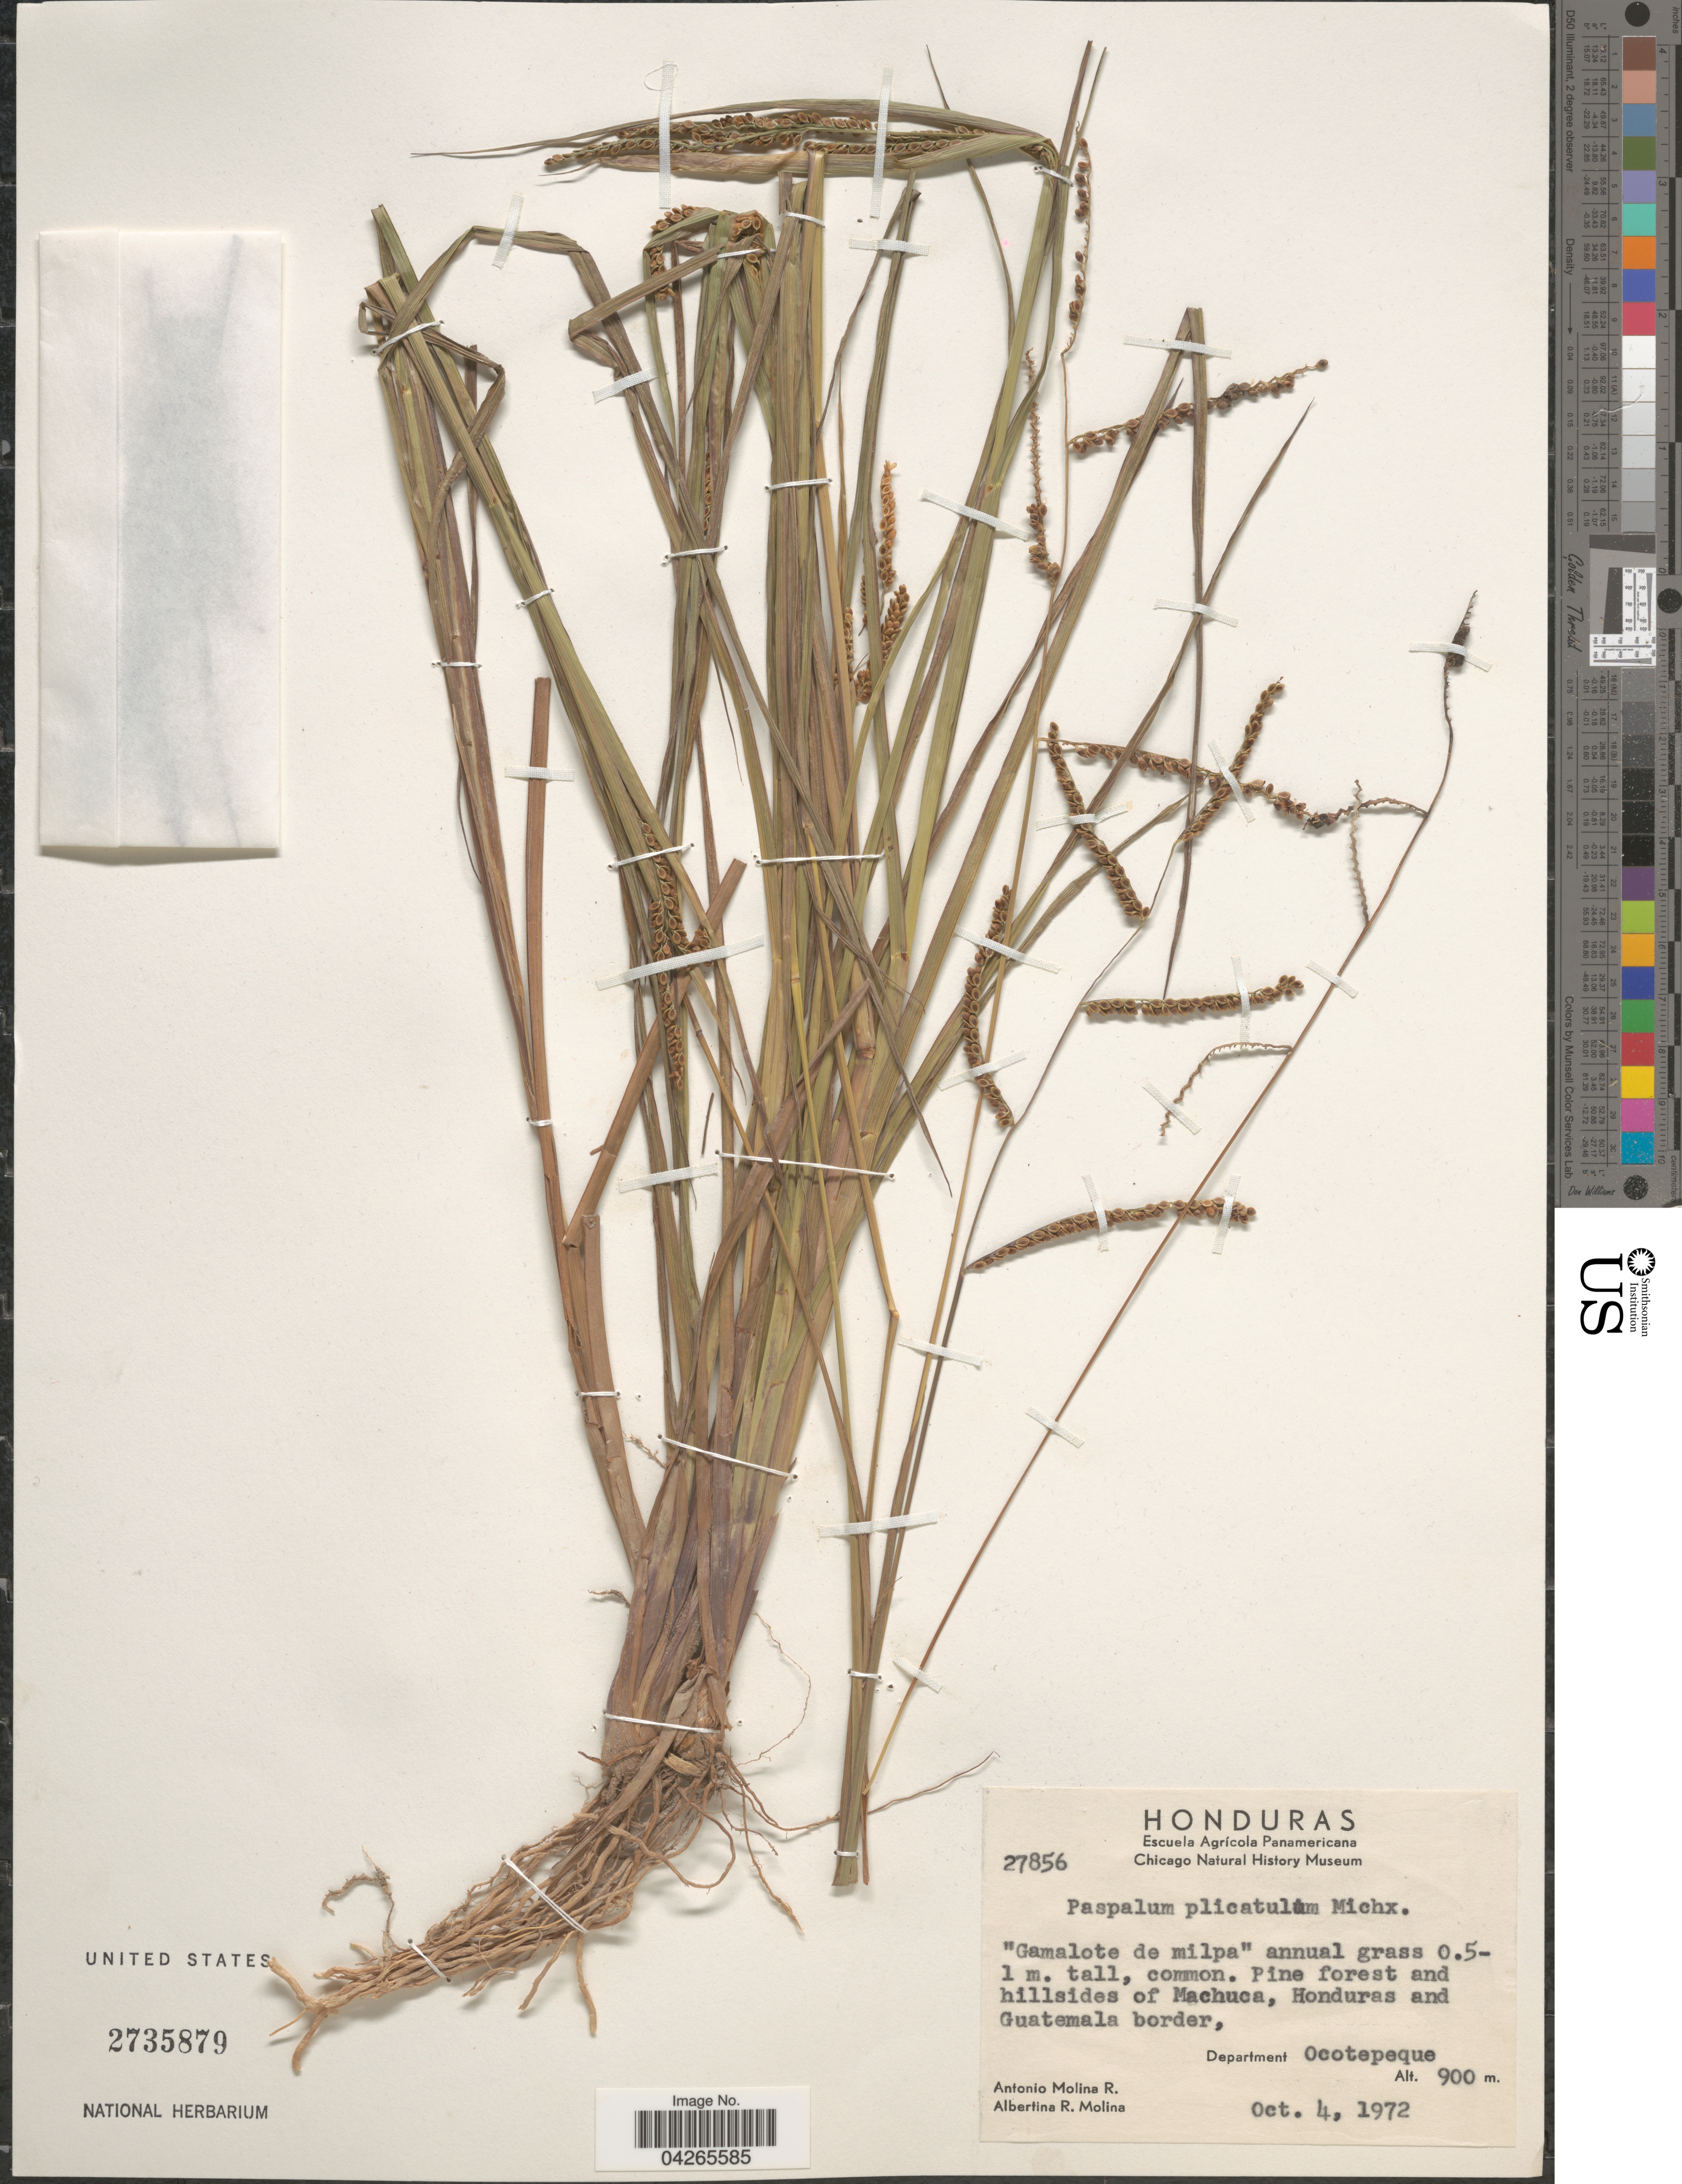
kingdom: Plantae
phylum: Tracheophyta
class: Liliopsida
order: Poales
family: Poaceae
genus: Paspalum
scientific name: Paspalum plicatulum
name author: Michx.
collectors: A. Molina R. & A. R. Molina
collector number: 27856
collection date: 1972-10-04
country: Honduras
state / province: Ocotepeque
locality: Pine forest and hillsides of Machuca, Honduras and Guatemala border, Department Ocotepeque.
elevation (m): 900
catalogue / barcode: US 2735879